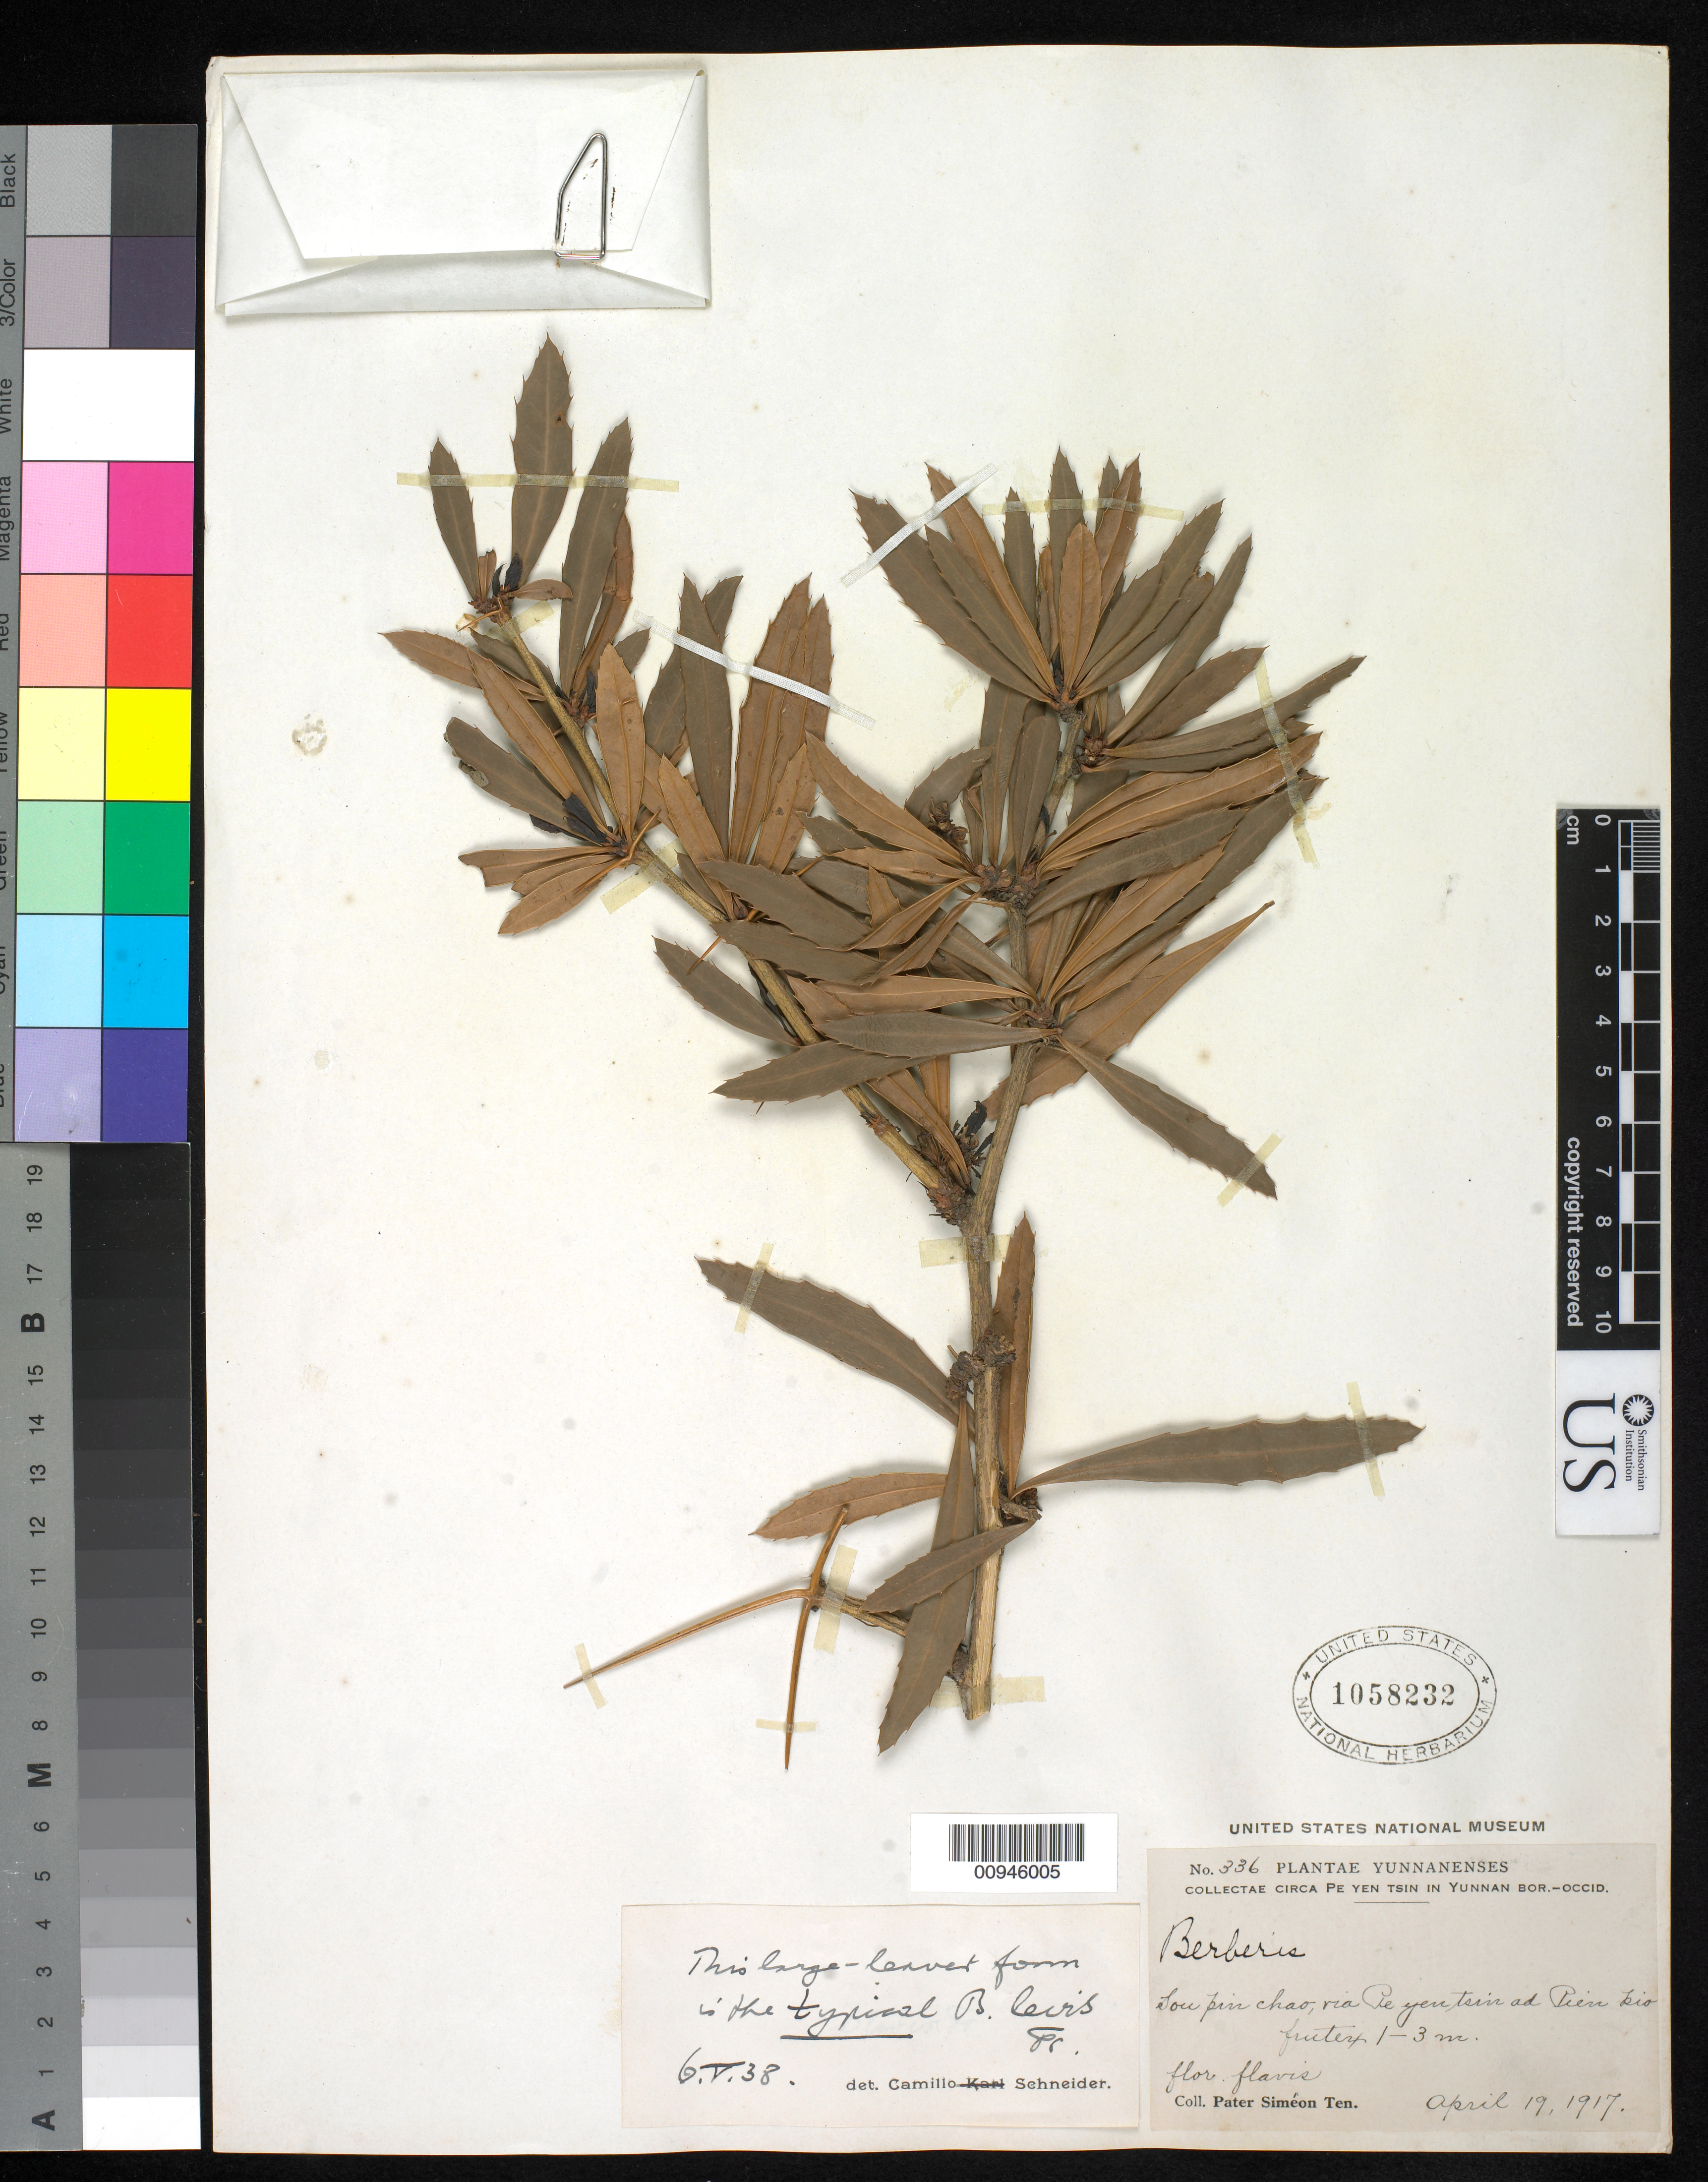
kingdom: Plantae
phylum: Tracheophyta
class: Magnoliopsida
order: Ranunculales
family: Berberidaceae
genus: Berberis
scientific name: Berberis levis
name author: Franch.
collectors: P. S. Ten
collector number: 336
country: China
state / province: Yunnan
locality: Tou Pin Chao, via Pe Yen Tsin ad Pien Tio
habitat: locality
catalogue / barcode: US 1058232